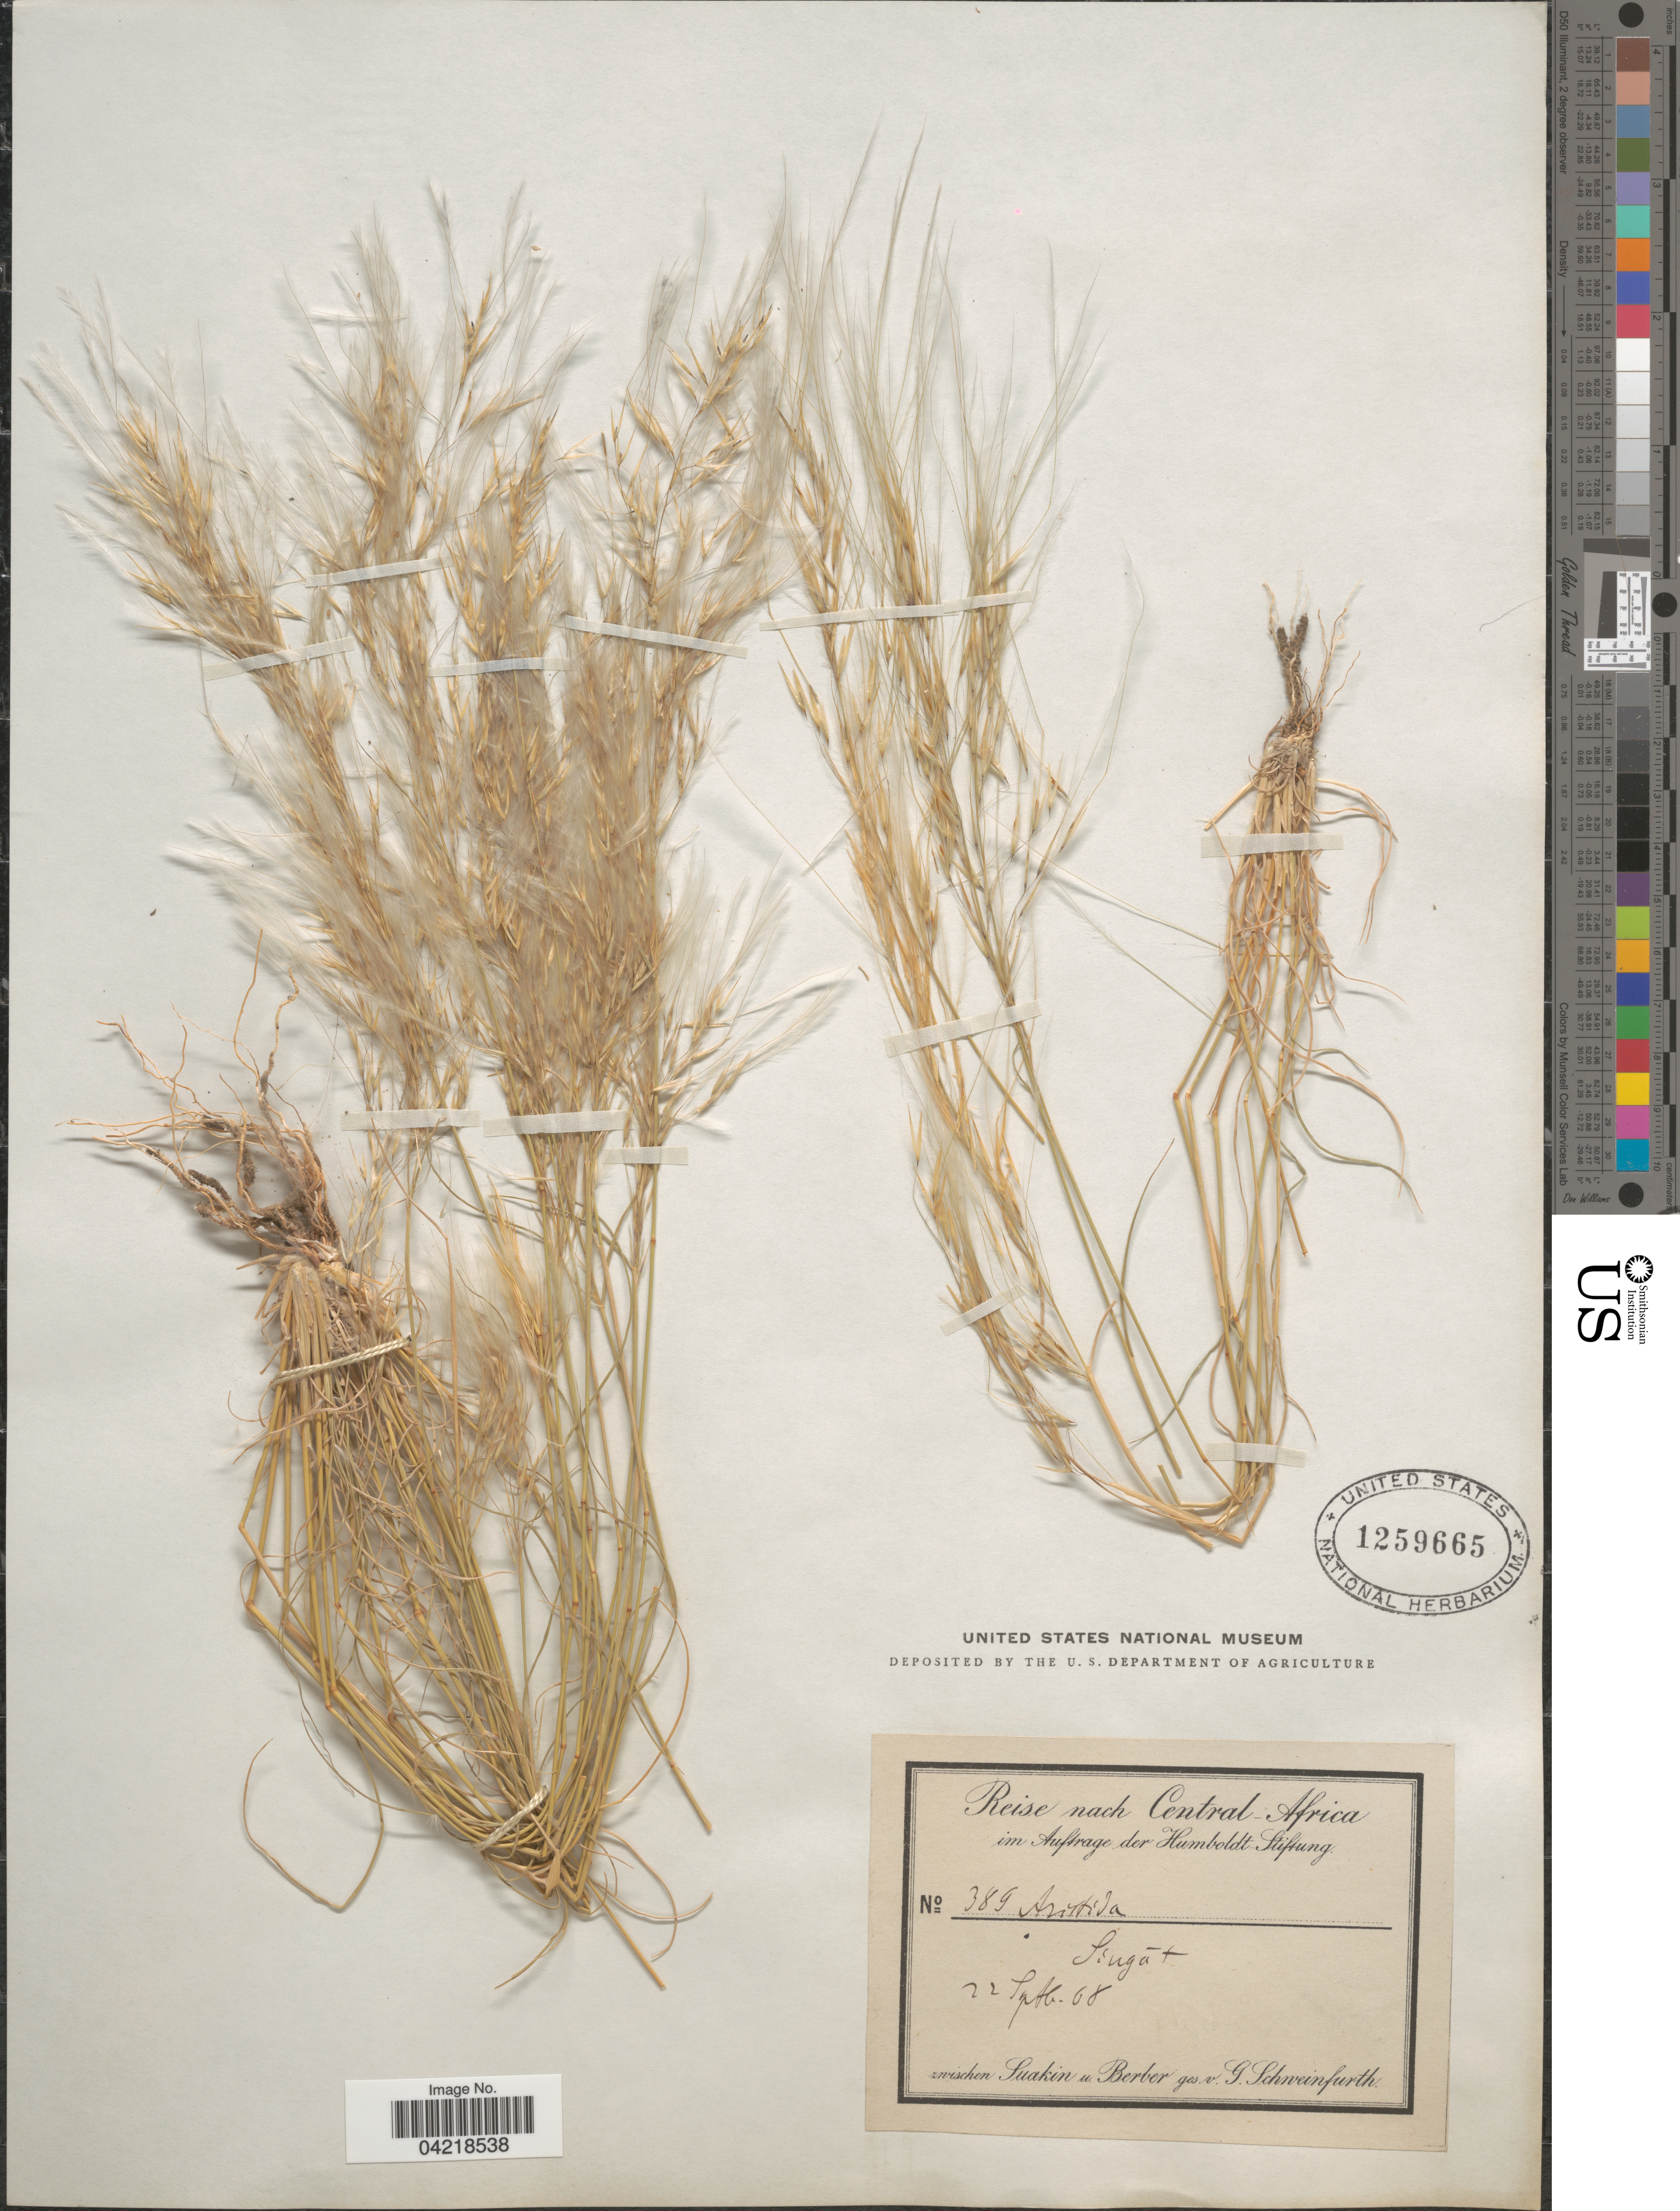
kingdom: Plantae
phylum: Tracheophyta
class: Liliopsida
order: Poales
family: Poaceae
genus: Stipagrostis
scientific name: Stipagrostis sp.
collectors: G. A. Schweinfurth (herbarium)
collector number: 389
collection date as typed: Transcribed d/m/y: 22/9/68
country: Sudan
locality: Reise nach Central Africa im Auftrage der Humboldt Stiftung. Singát.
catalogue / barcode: US 1259665